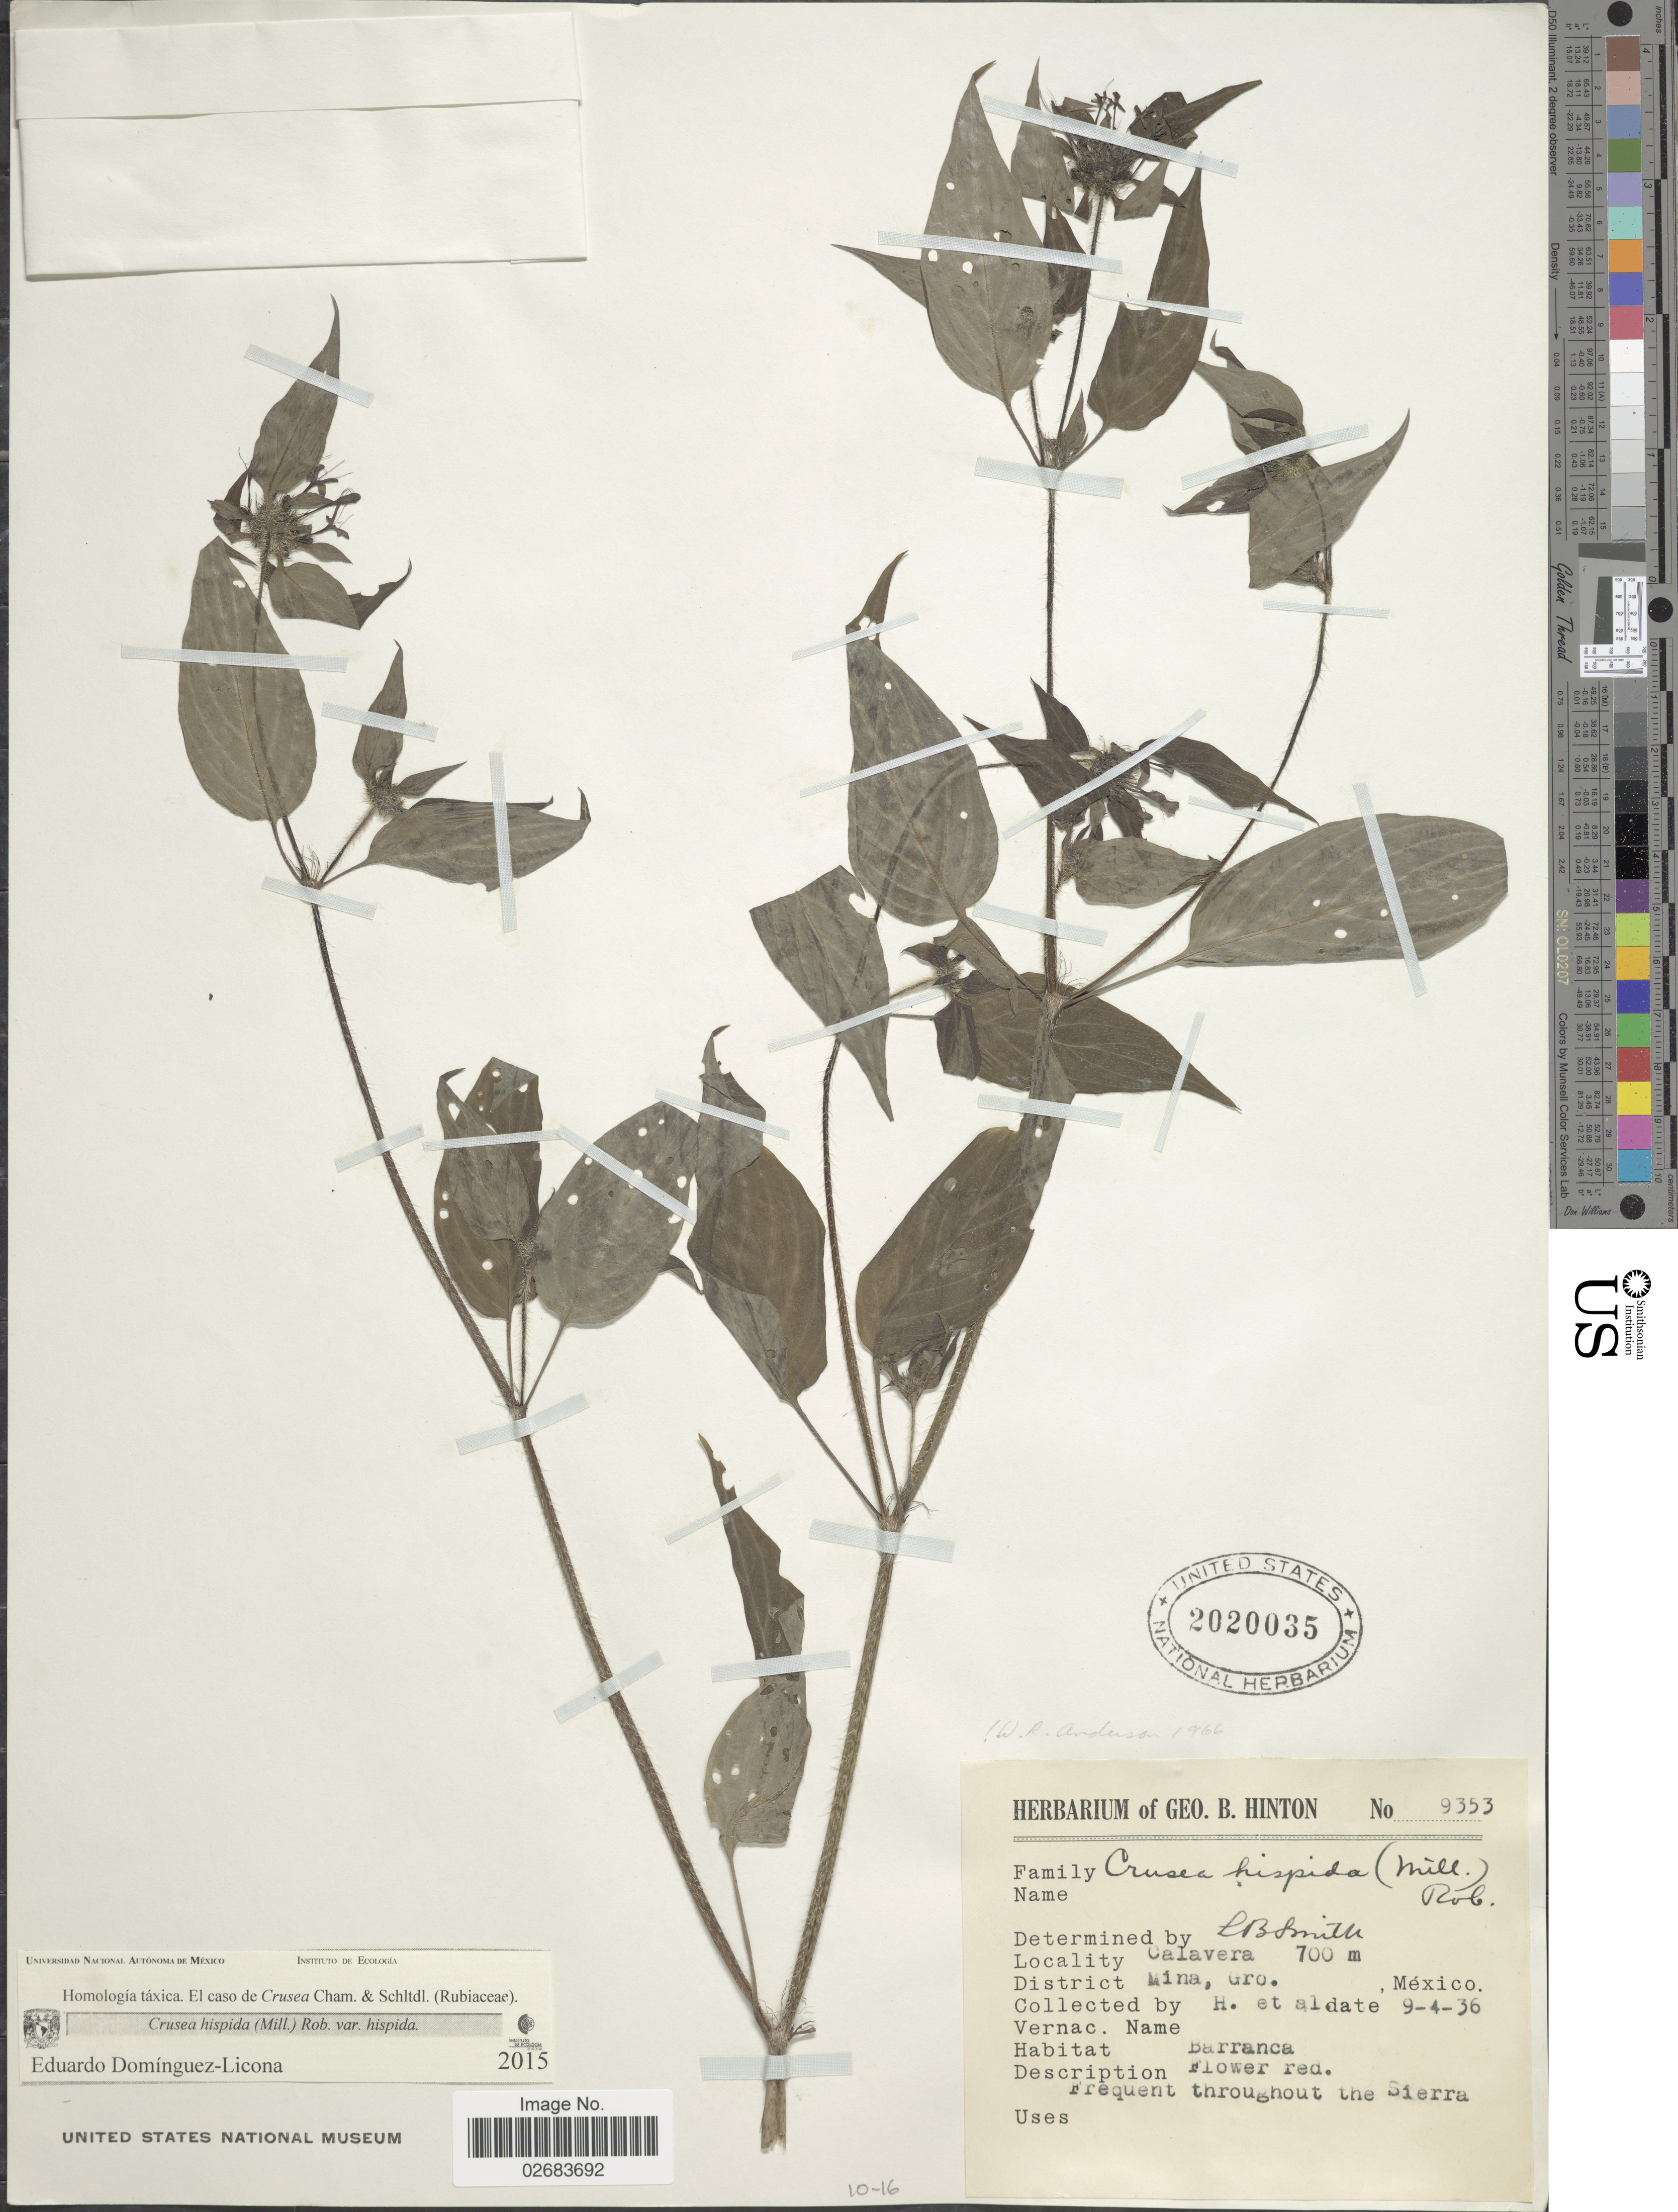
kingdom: Plantae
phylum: Tracheophyta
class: Magnoliopsida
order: Gentianales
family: Rubiaceae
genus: Crusea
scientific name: Crusea hispida var. hispida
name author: (Mill.) B.L. Rob.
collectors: G. B. Hinton & et al.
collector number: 9353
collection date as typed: Transcribed d/m/y: 4/9/36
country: Mexico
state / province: Guerrero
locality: Calavera. District Mina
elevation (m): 700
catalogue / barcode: US 2020035